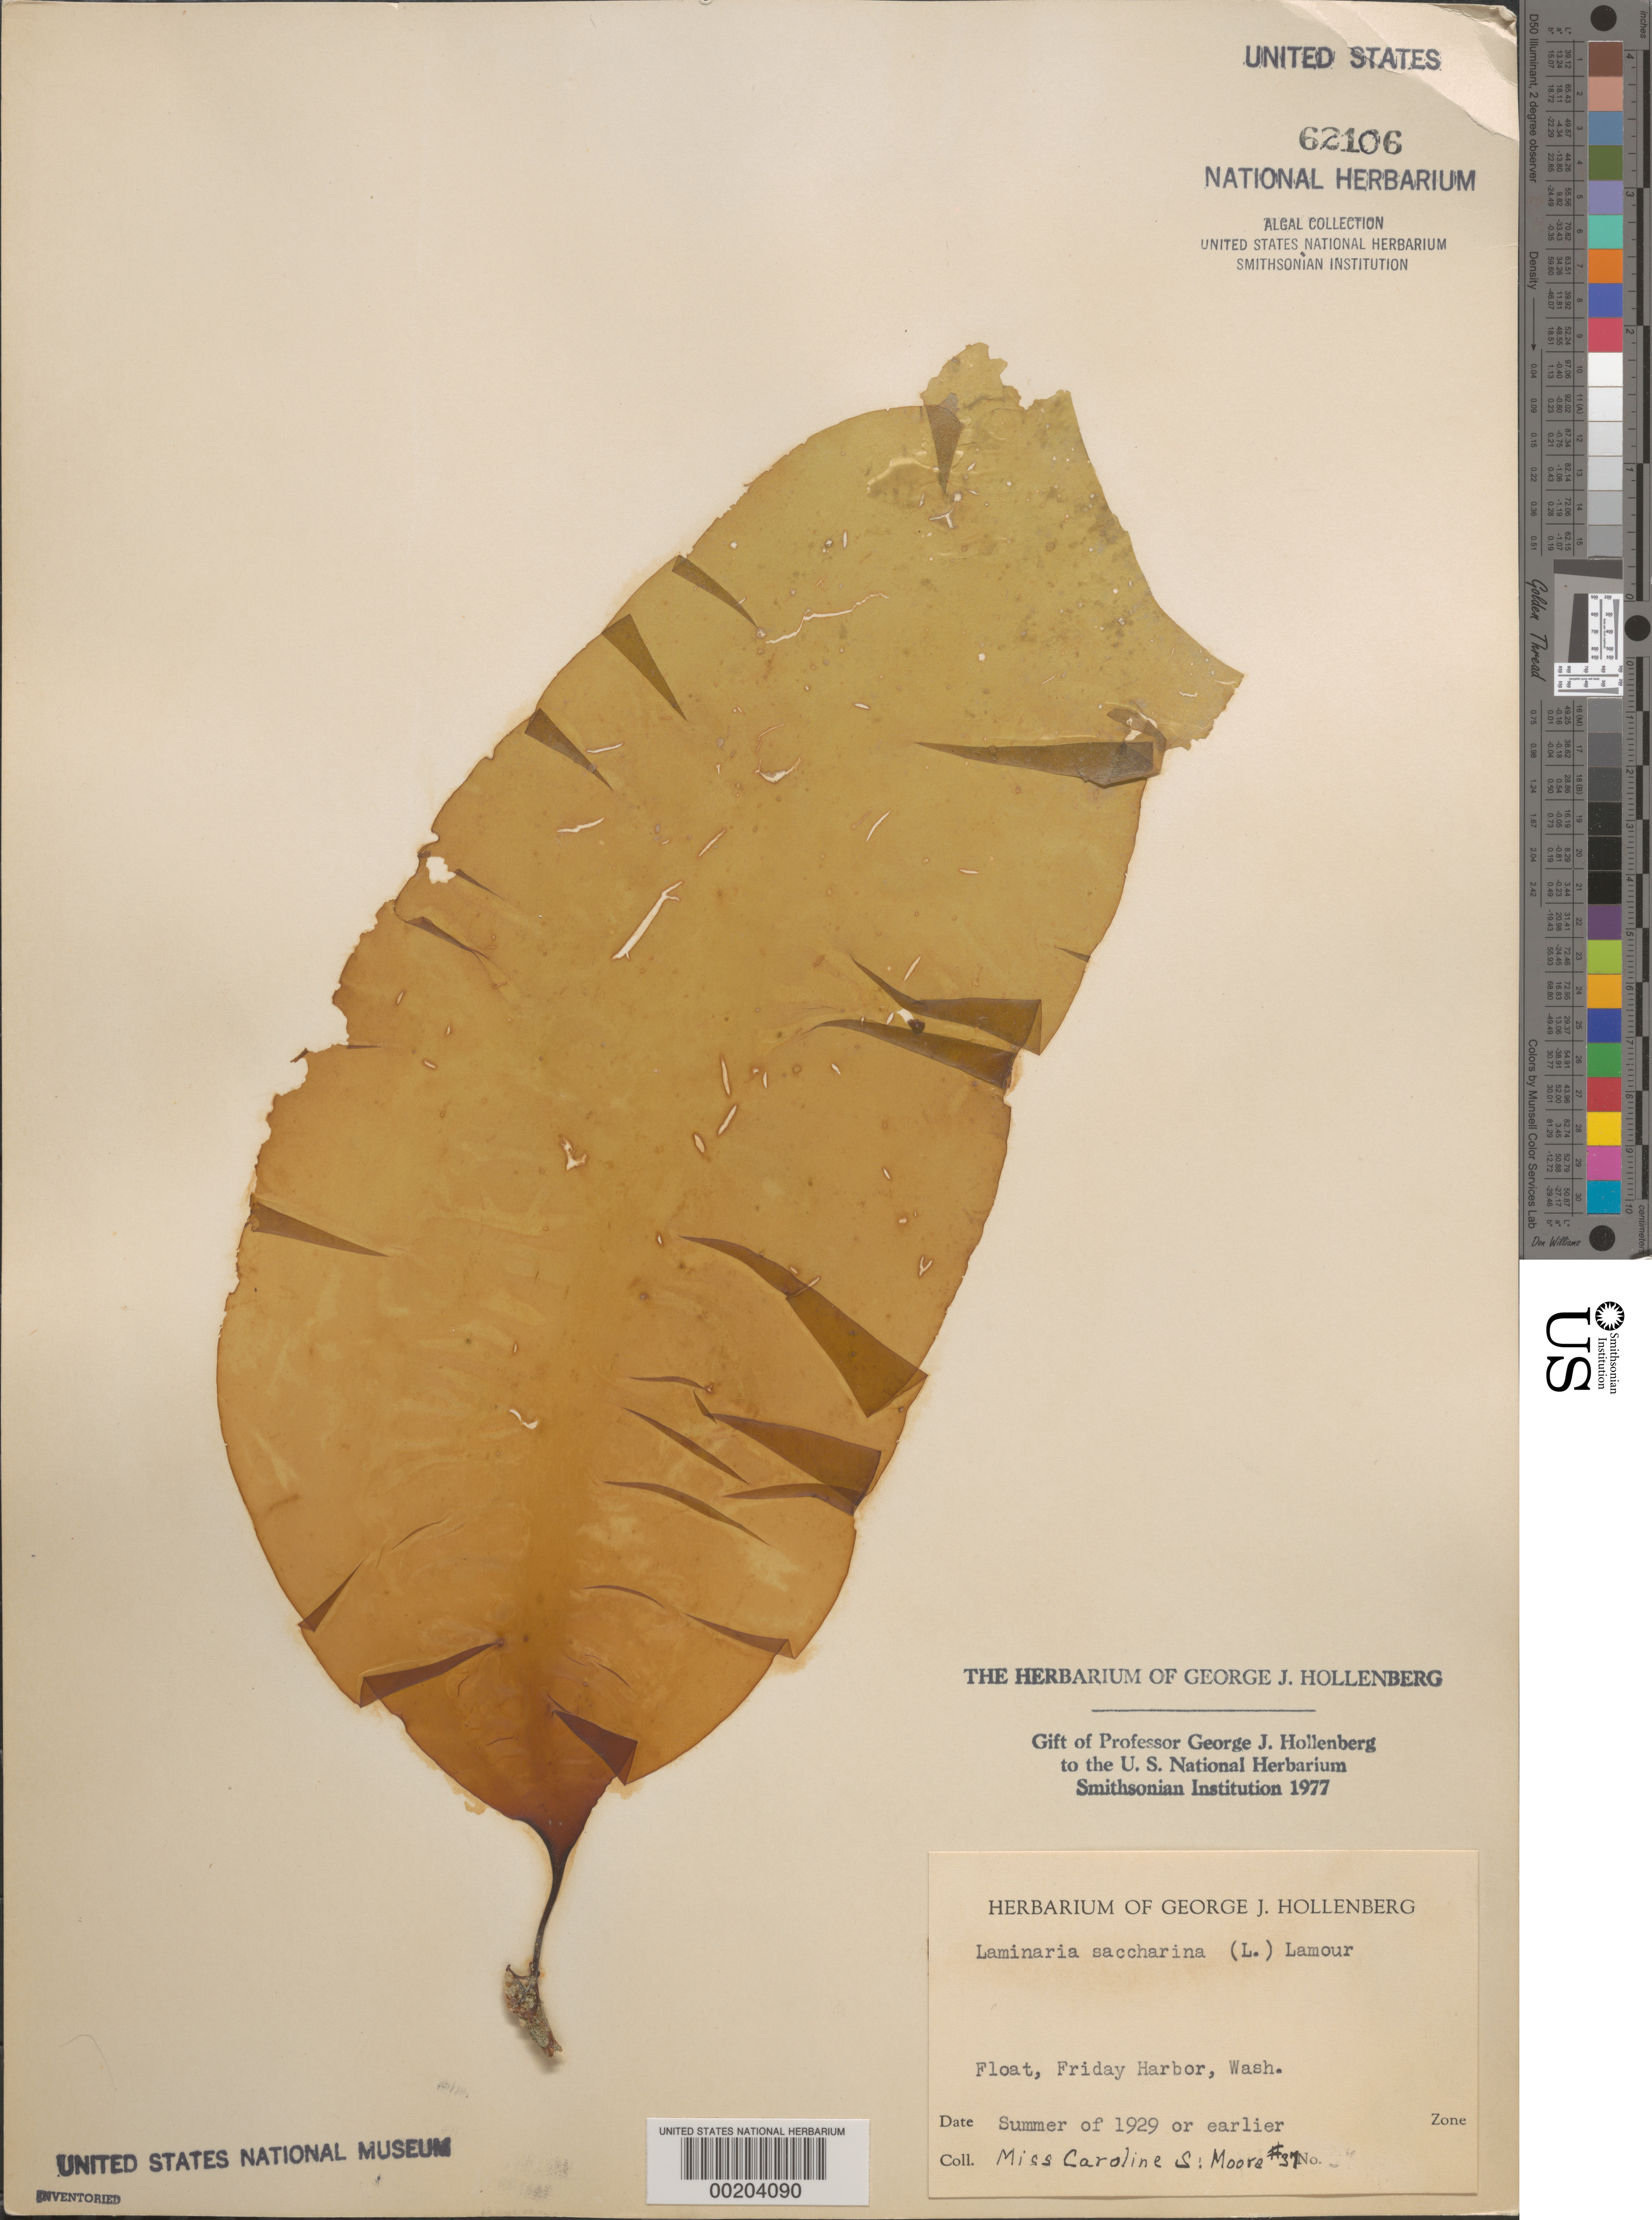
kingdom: Chromista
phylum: Ochrophyta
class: Phaeophyceae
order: Laminariales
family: Laminariaceae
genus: Saccharina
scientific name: Saccharina latissima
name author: C.E. Lane et al.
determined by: Algae name updating Project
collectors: C. Moore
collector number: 37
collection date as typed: Sum 1929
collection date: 1929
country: United States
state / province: Washington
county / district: San Juan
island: San Juan Island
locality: Friday Harbor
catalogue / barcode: US 62106